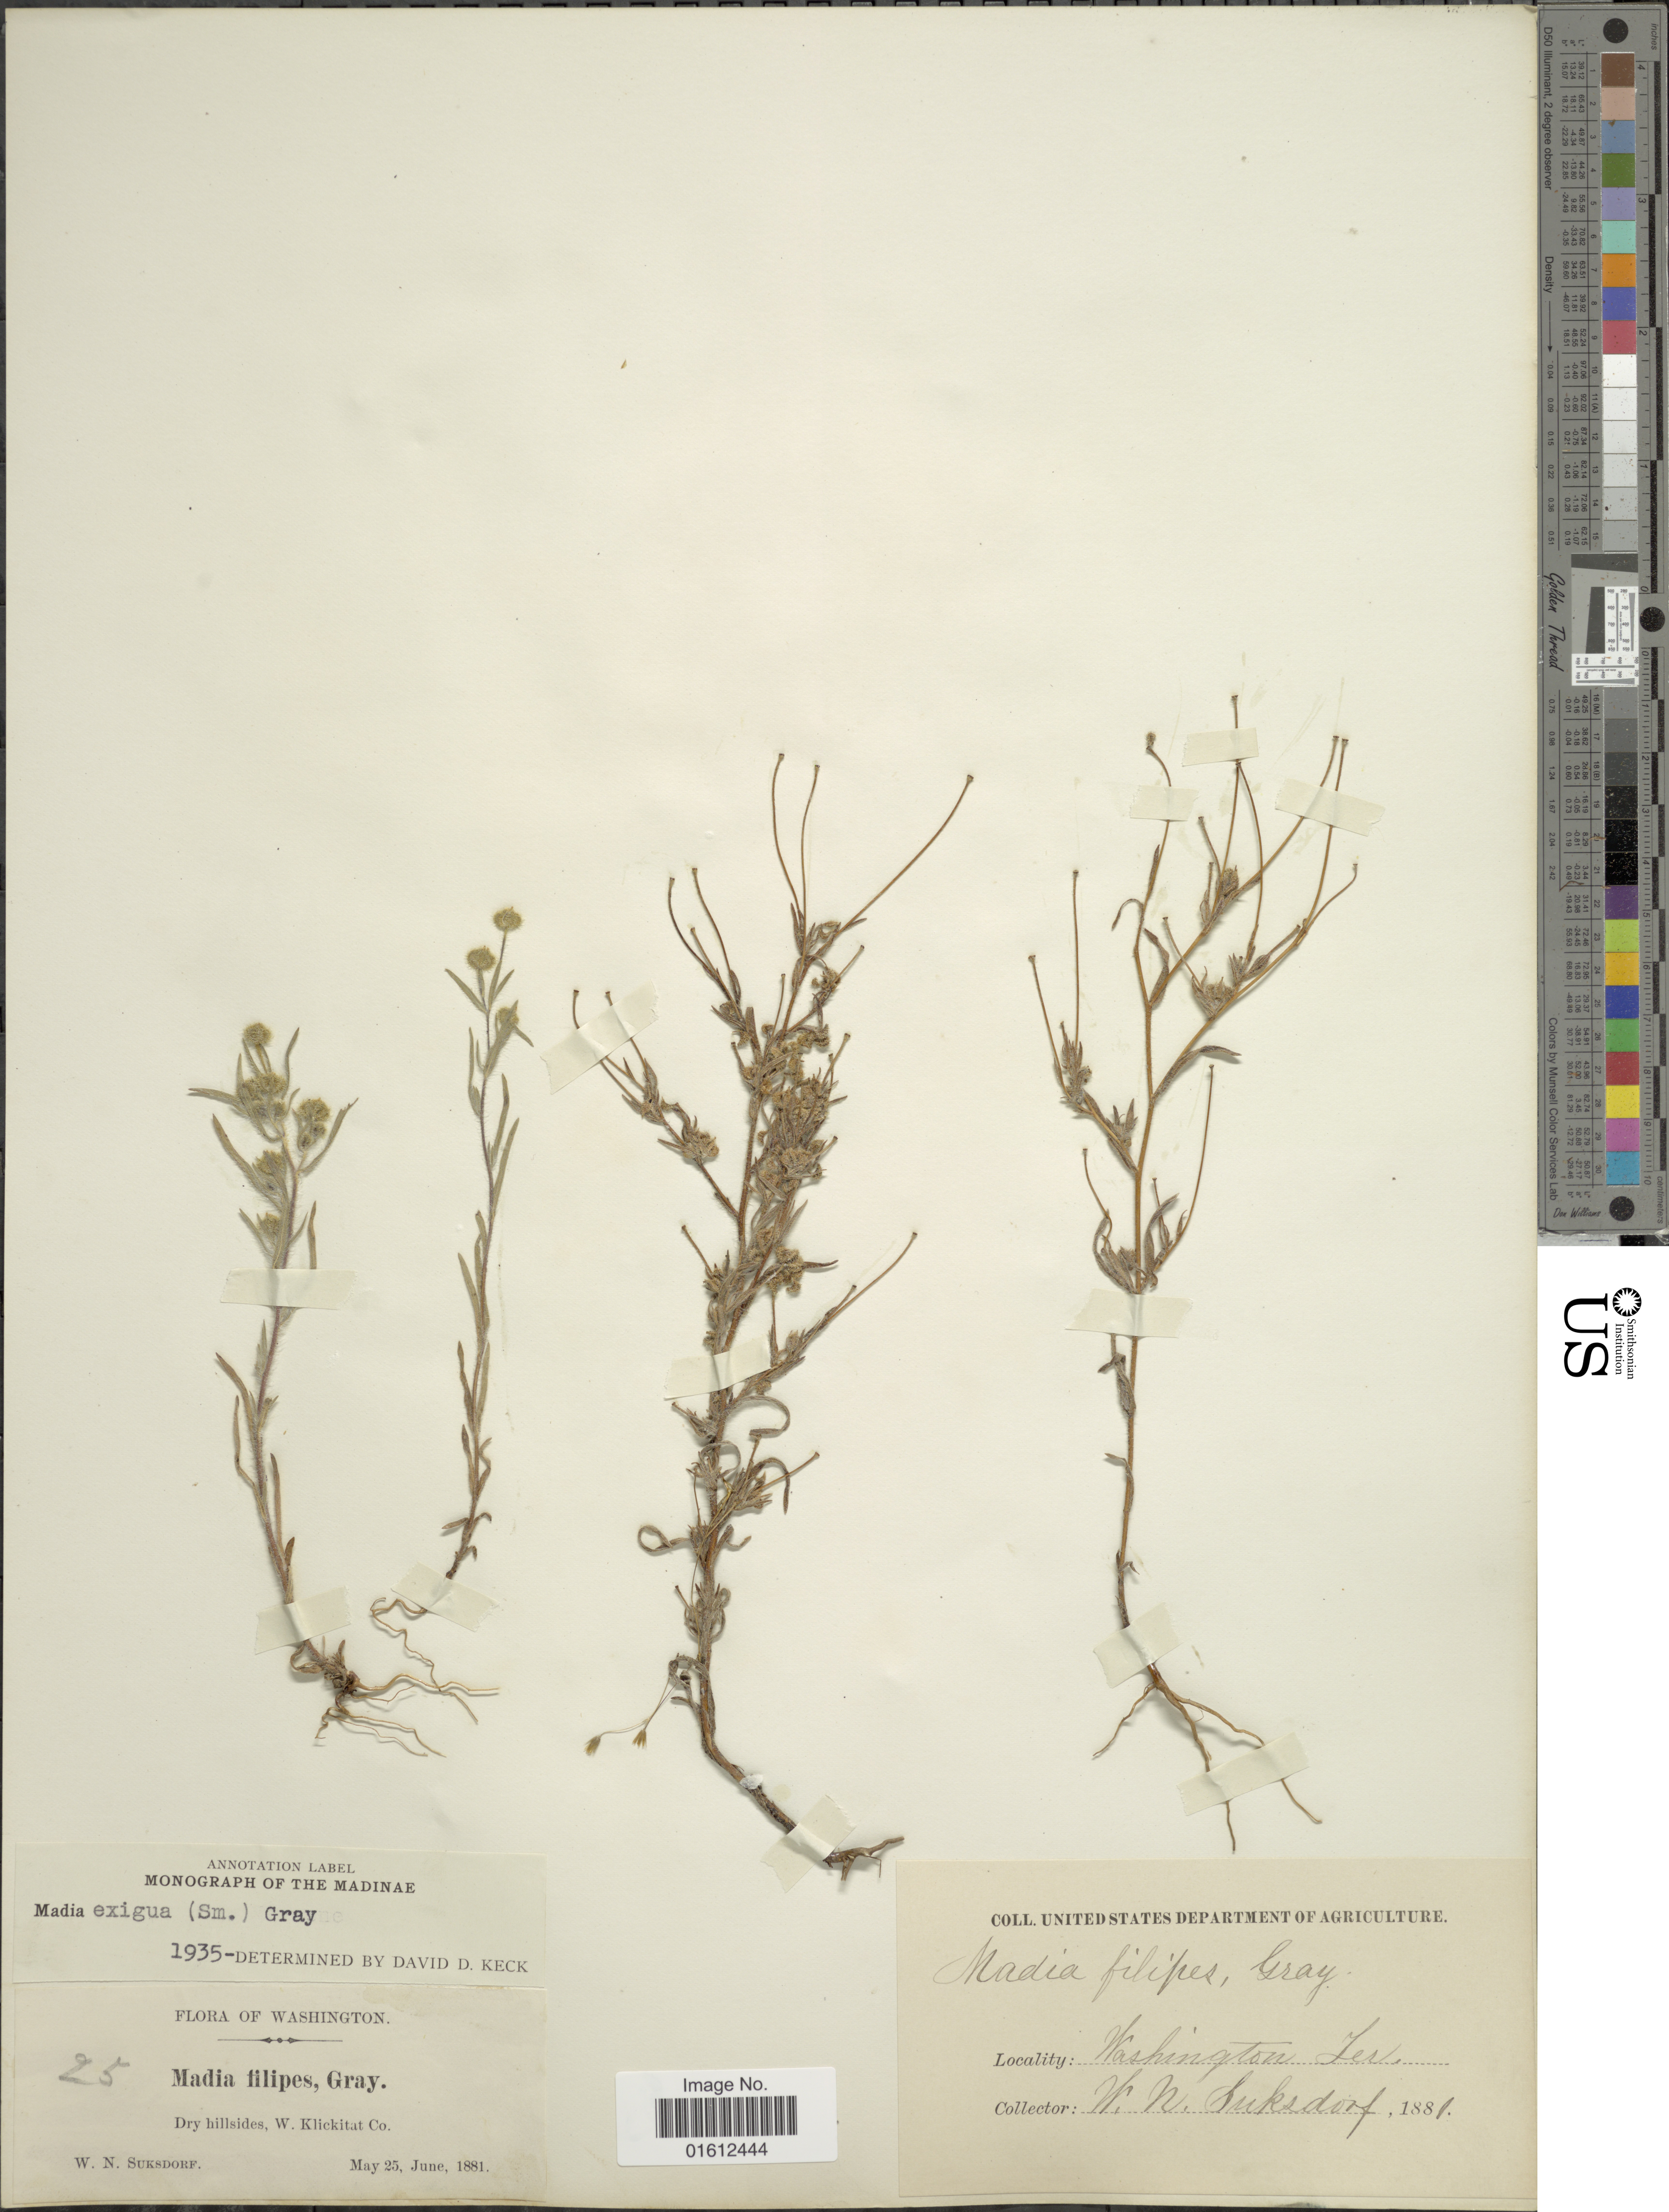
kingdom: Plantae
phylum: Tracheophyta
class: Magnoliopsida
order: Asterales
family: Asteraceae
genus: Madia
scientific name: Madia exigua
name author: (Sm.) A. Gray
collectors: W. N. Suksdorf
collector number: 25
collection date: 1881-05-25/1881-06-25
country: United States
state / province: Washington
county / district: Klickitat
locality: Washington Ter. Dry hillsides, W. Klickitat Co.